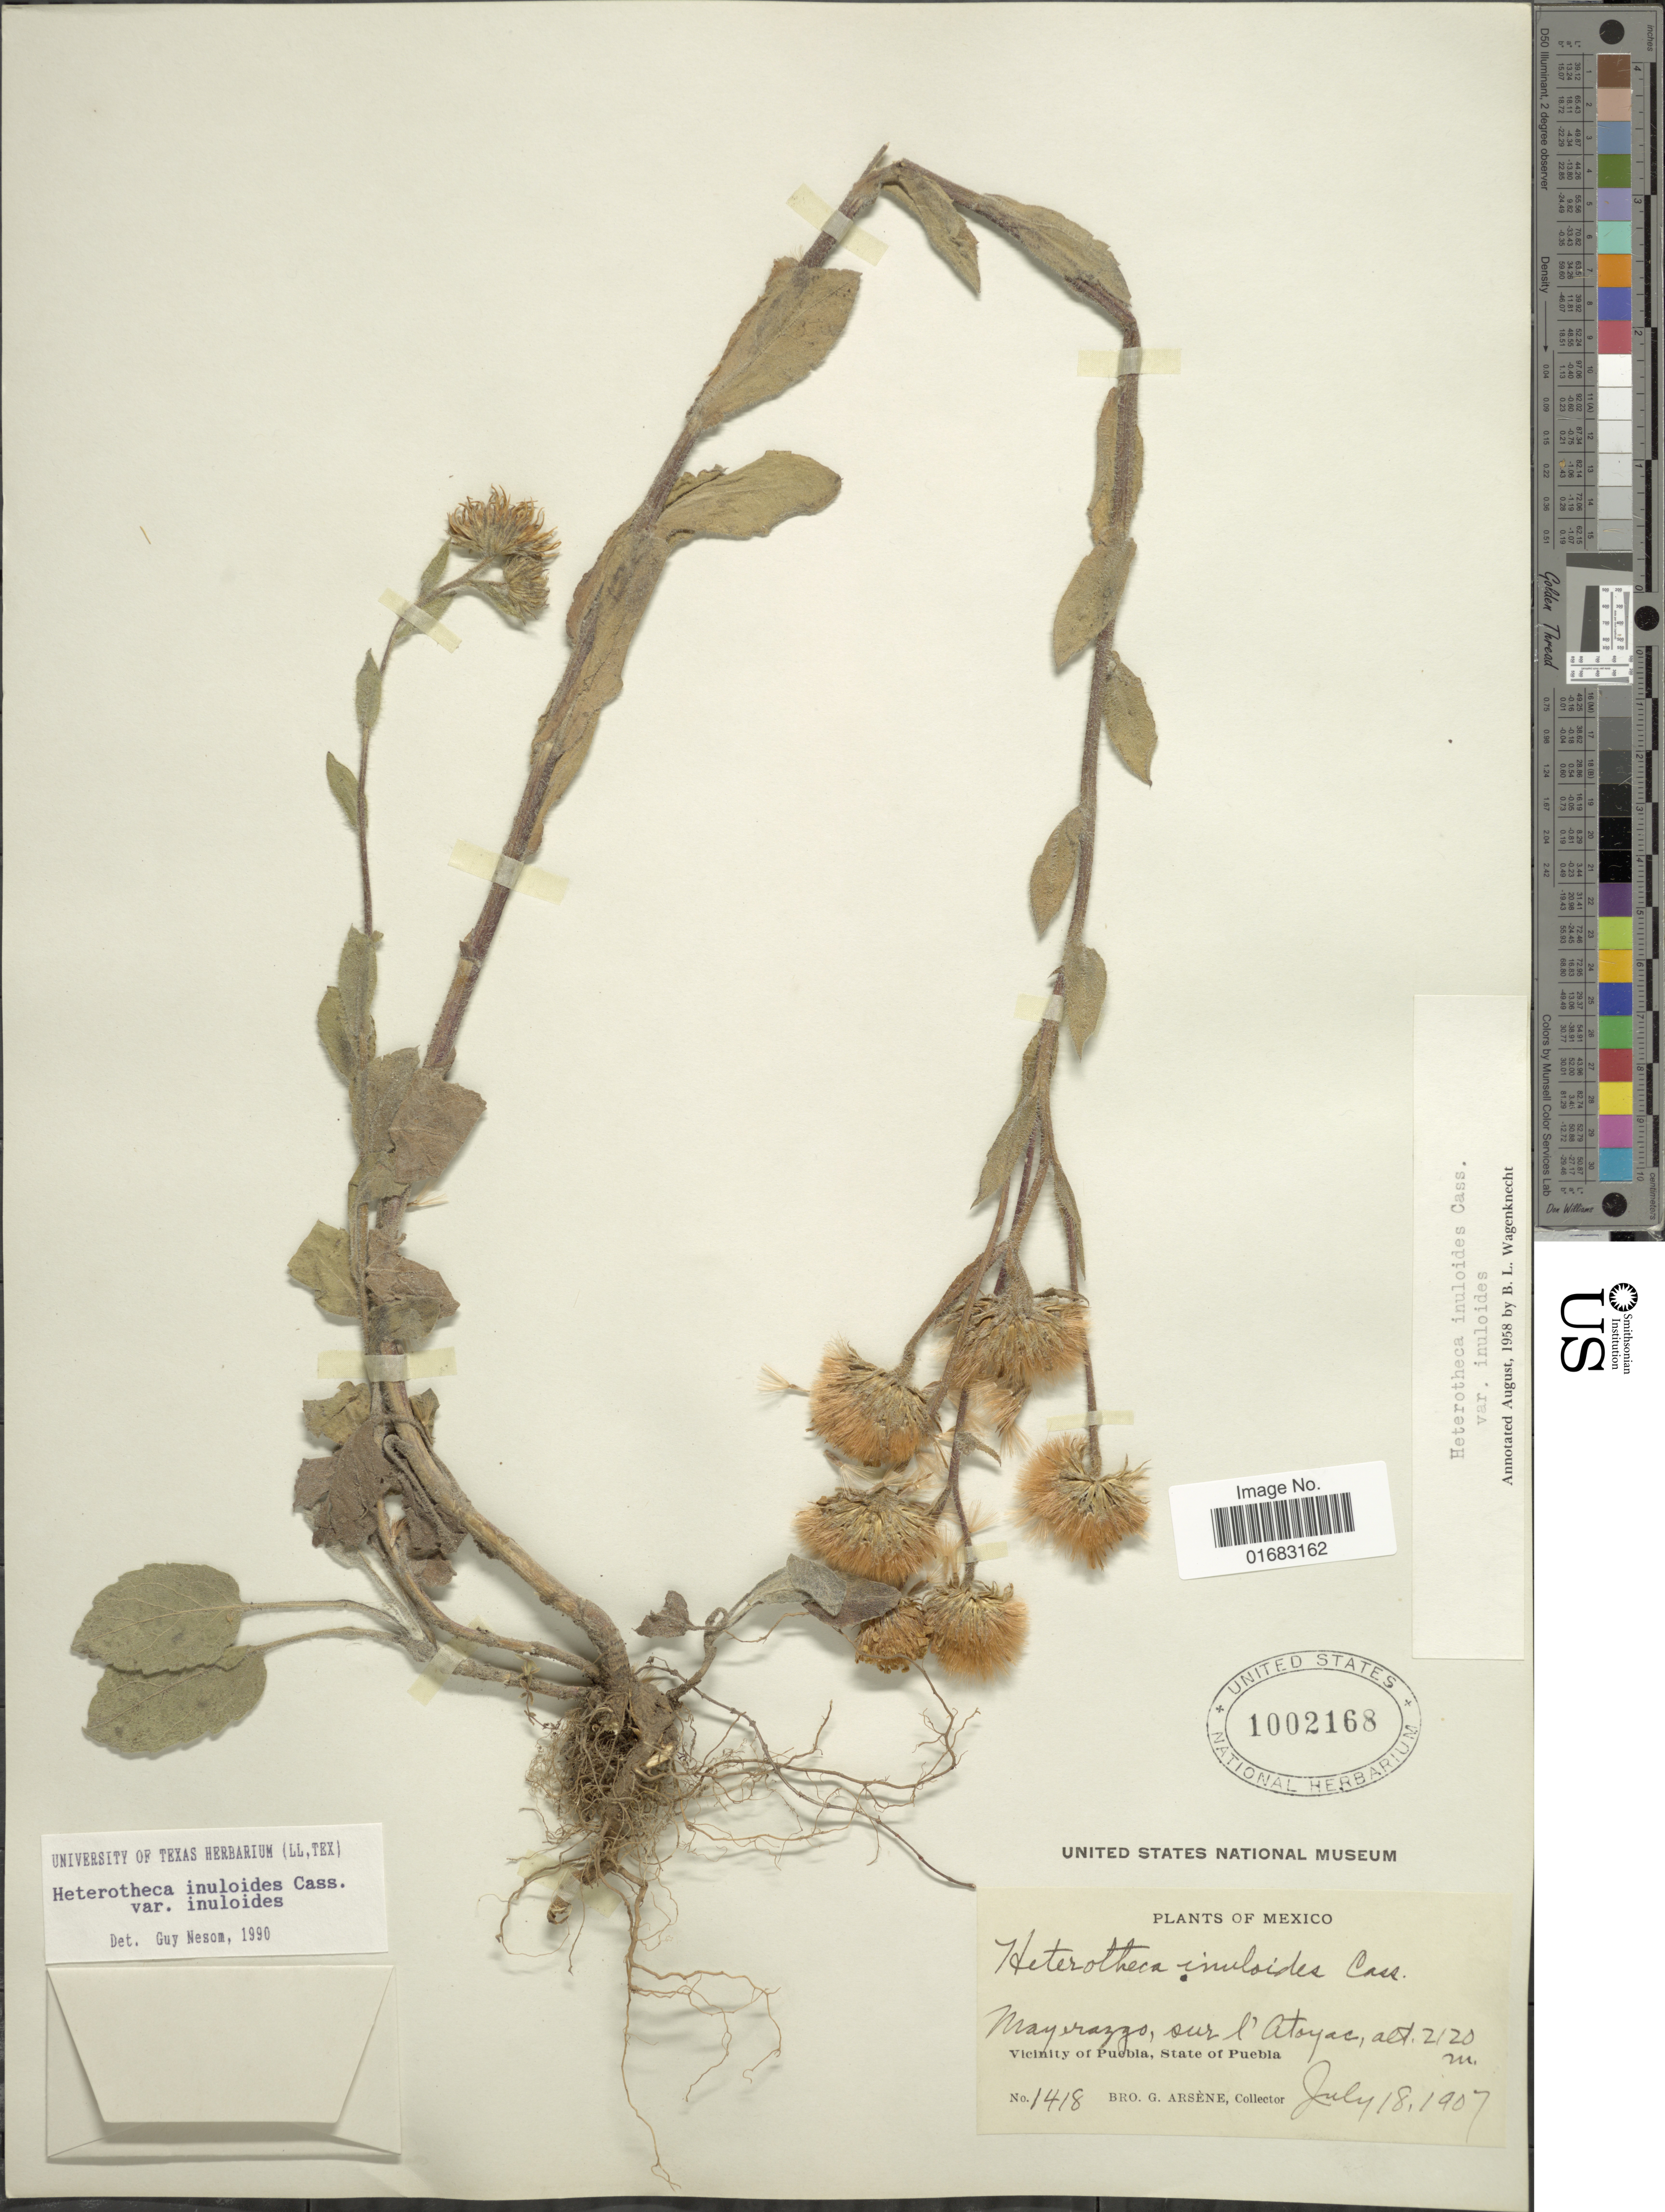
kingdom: Plantae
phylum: Tracheophyta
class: Magnoliopsida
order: Asterales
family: Asteraceae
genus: Heterotheca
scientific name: Heterotheca inuloides var. inuloides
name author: Cass.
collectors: Bro. G. Arsène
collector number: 1418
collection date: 1907-07-18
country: Mexico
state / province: Puebla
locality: Mayrango, sur l'Atoyac, Vicinity of Puebla, State of Puebla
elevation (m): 2120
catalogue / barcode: US 1002168